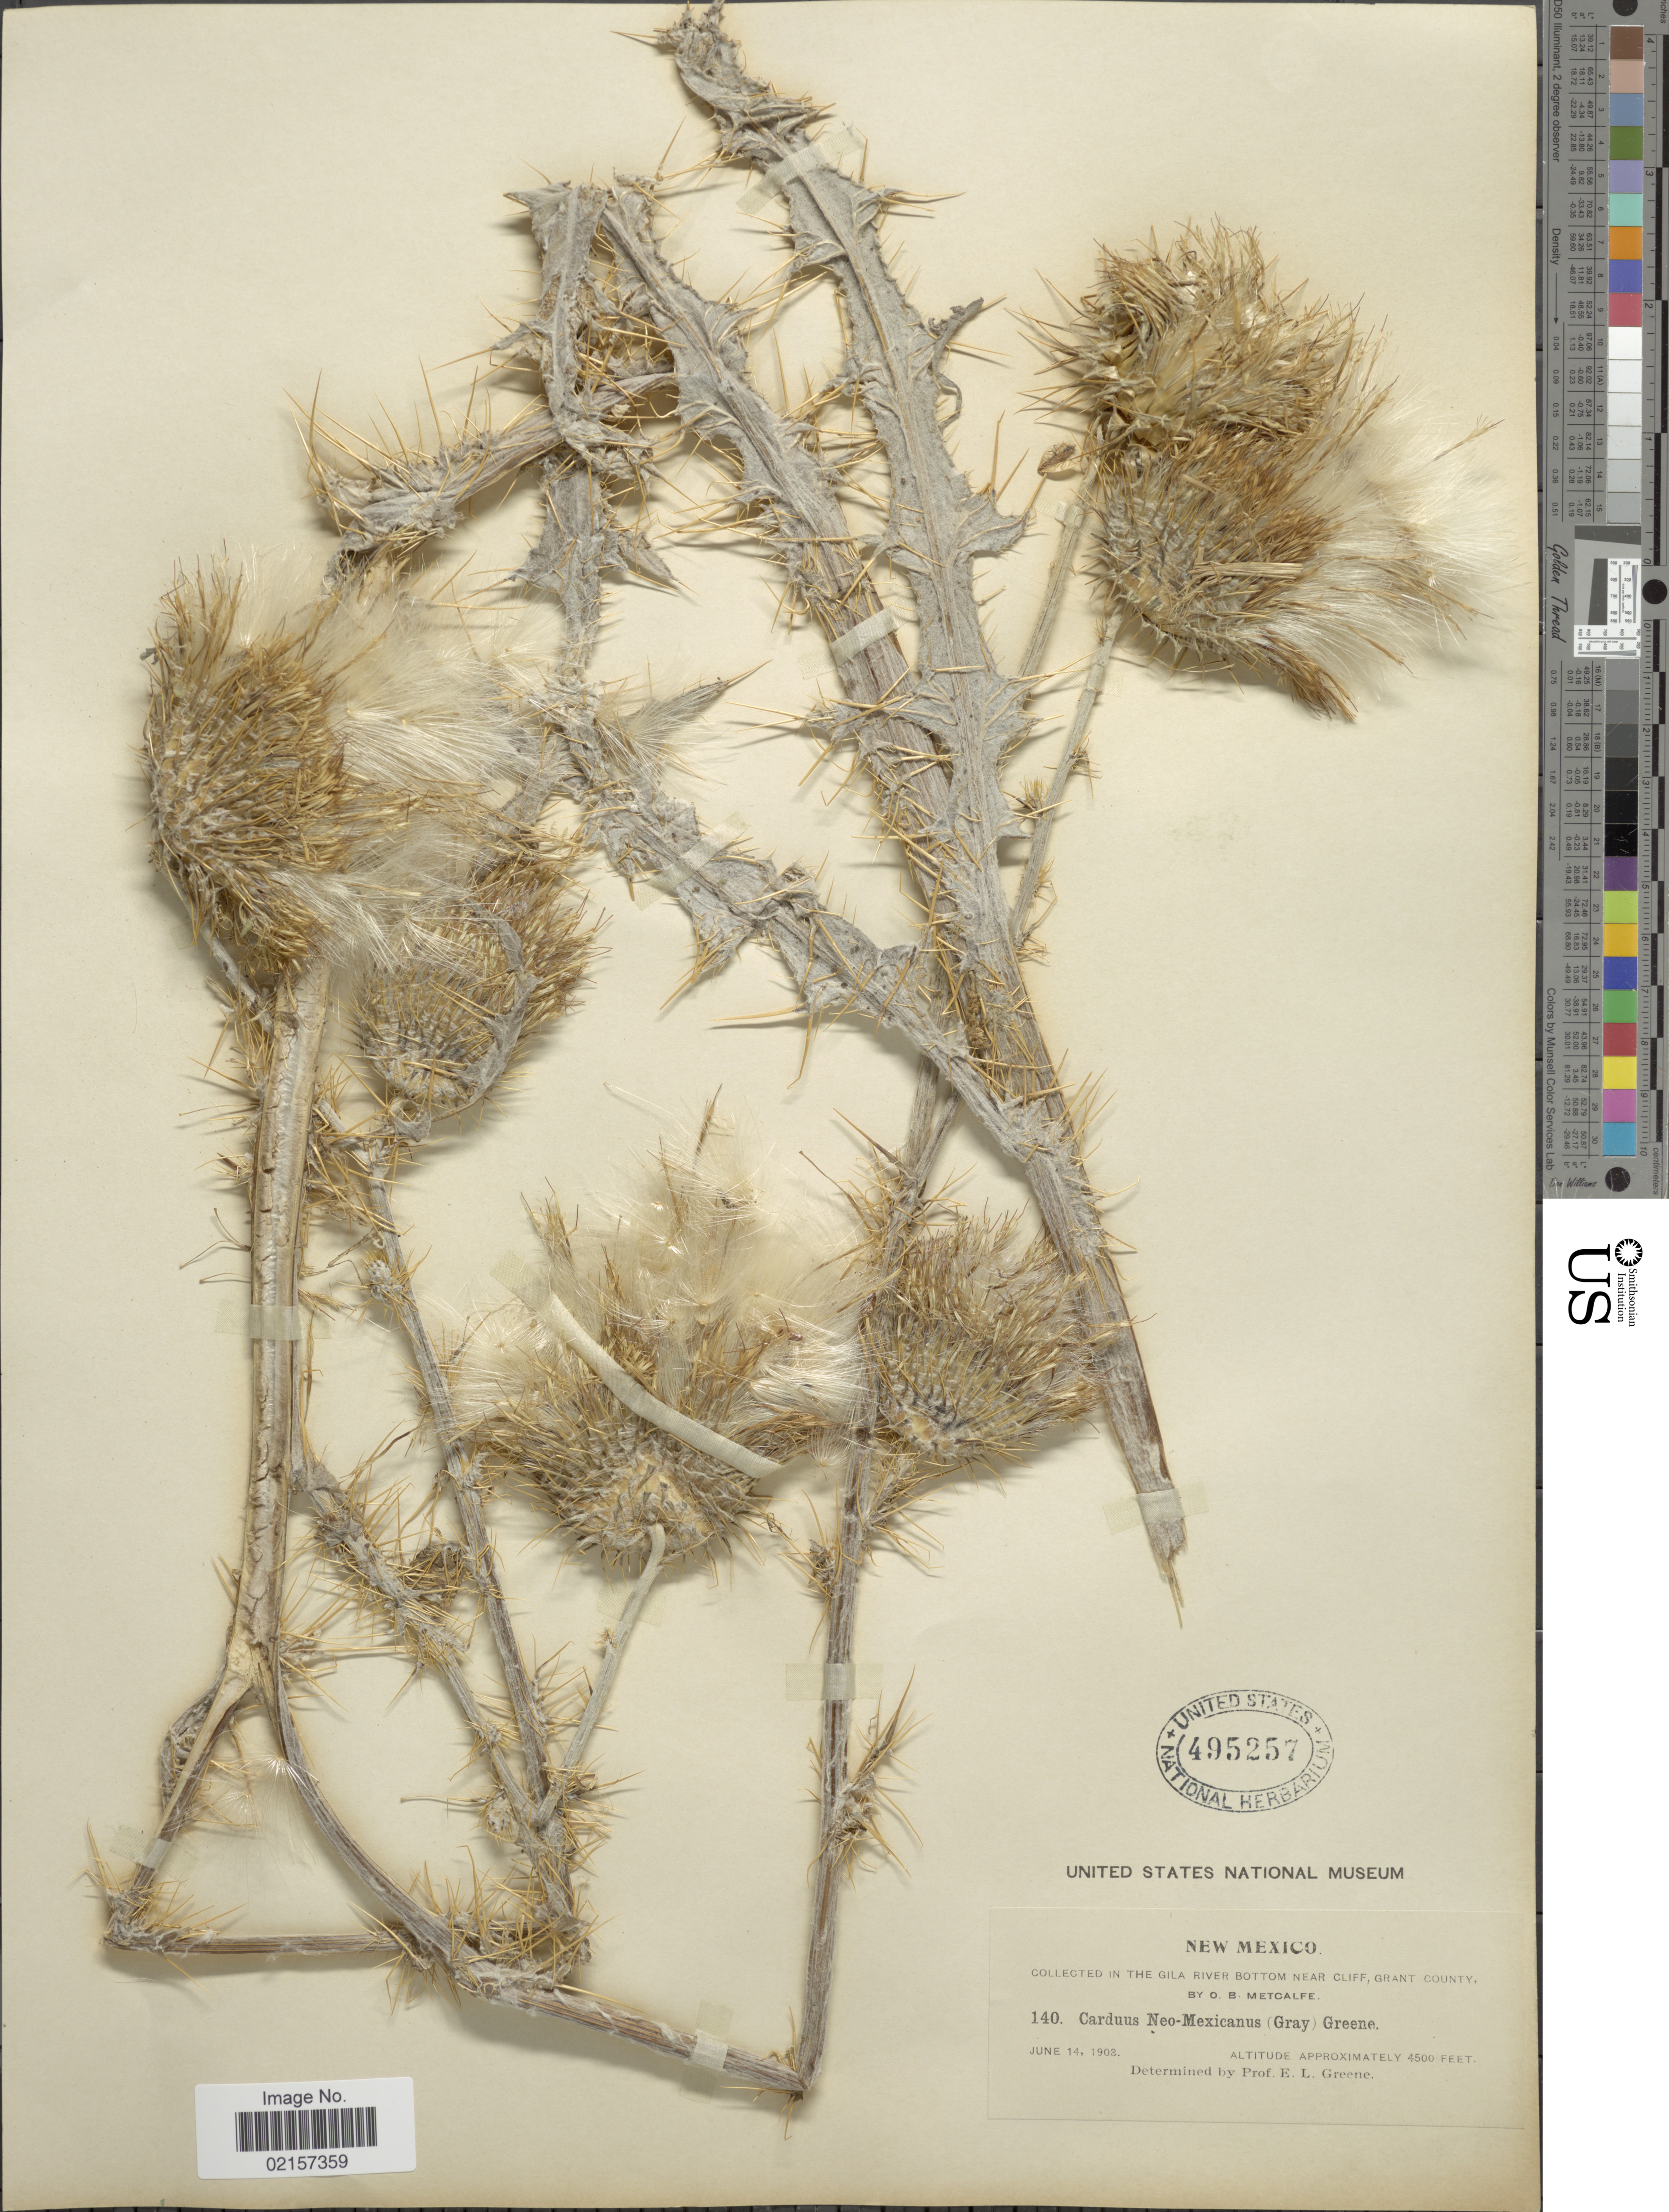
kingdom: Plantae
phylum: Tracheophyta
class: Magnoliopsida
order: Asterales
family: Asteraceae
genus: Cirsium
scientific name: Cirsium neomexicanum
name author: A. Gray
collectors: O. B. Metcalfe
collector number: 140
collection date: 1903-06-14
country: United States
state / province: New Mexico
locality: Gila River Bottom near Cliff, Grant County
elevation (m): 1372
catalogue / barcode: US 495257